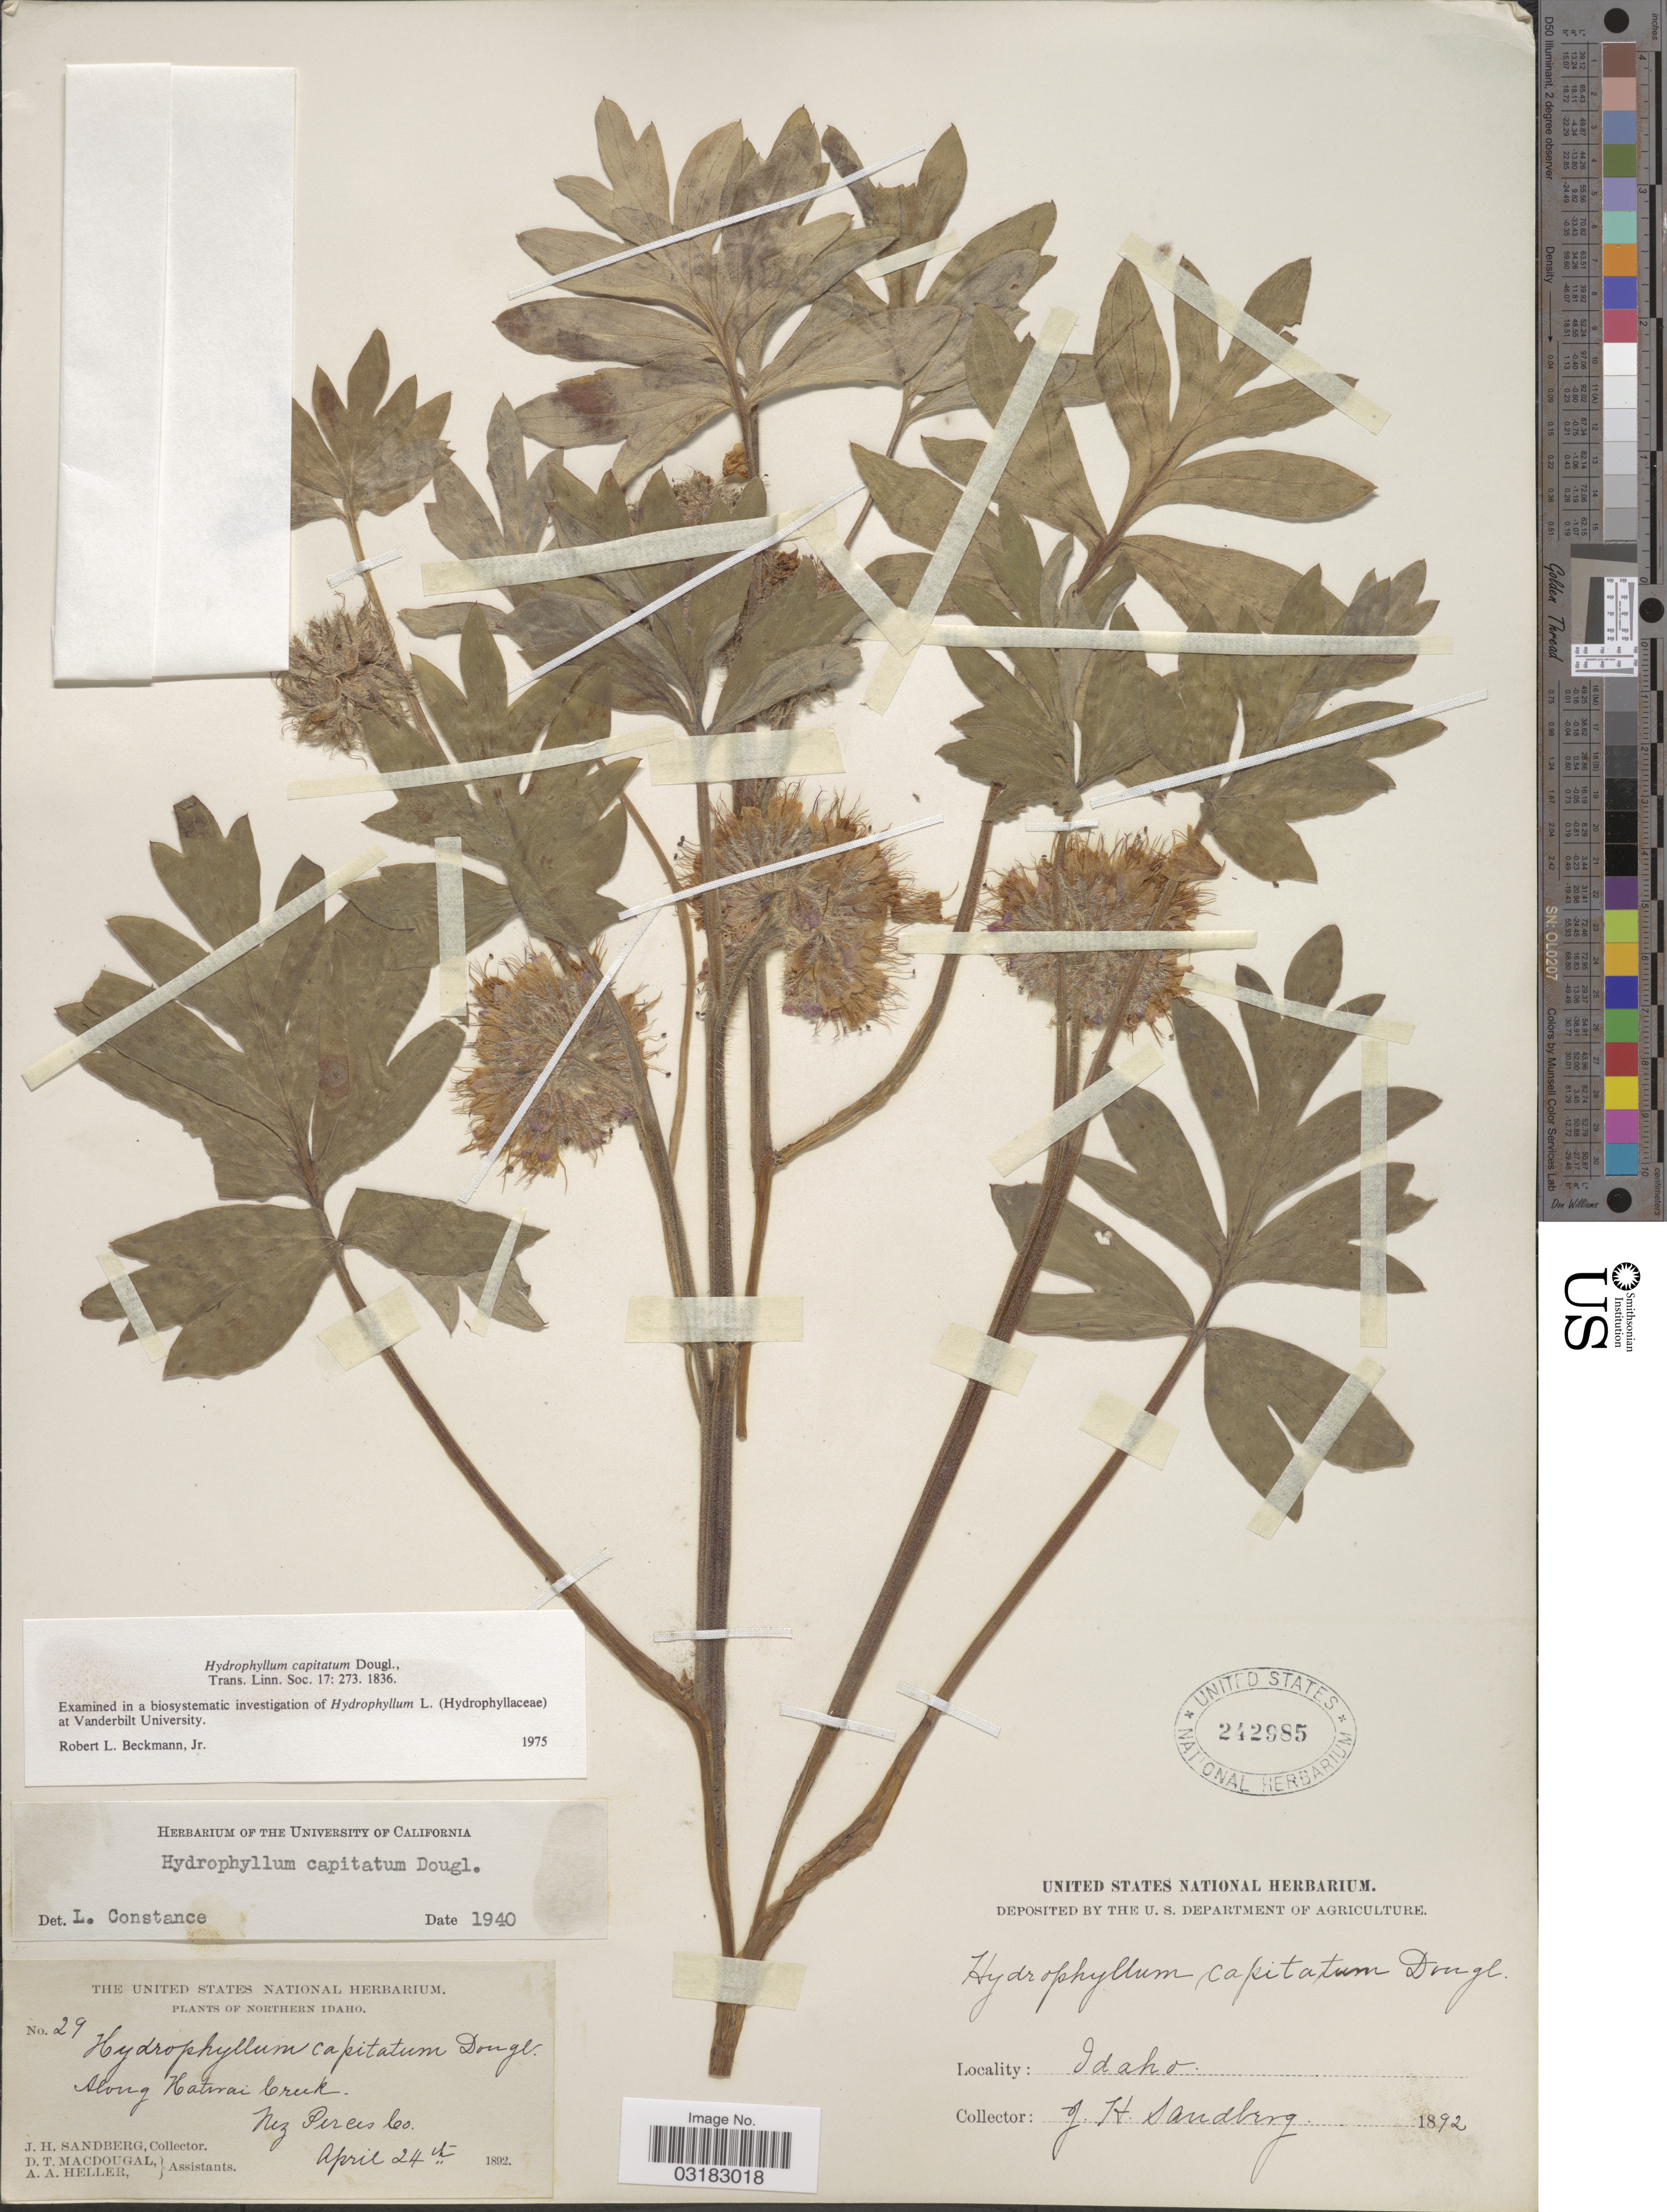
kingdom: Plantae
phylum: Tracheophyta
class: Magnoliopsida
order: Boraginales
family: Hydrophyllaceae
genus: Hydrophyllum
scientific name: Hydrophyllum capitatum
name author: Douglas ex Benth.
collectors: J. H. Sandberg, D. T. MacDougal & A. A. Heller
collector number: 29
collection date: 1892-04-24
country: United States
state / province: Idaho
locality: Northern Idaho. Allong Hatirai Creek. Nez Perces Co.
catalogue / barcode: US 242985